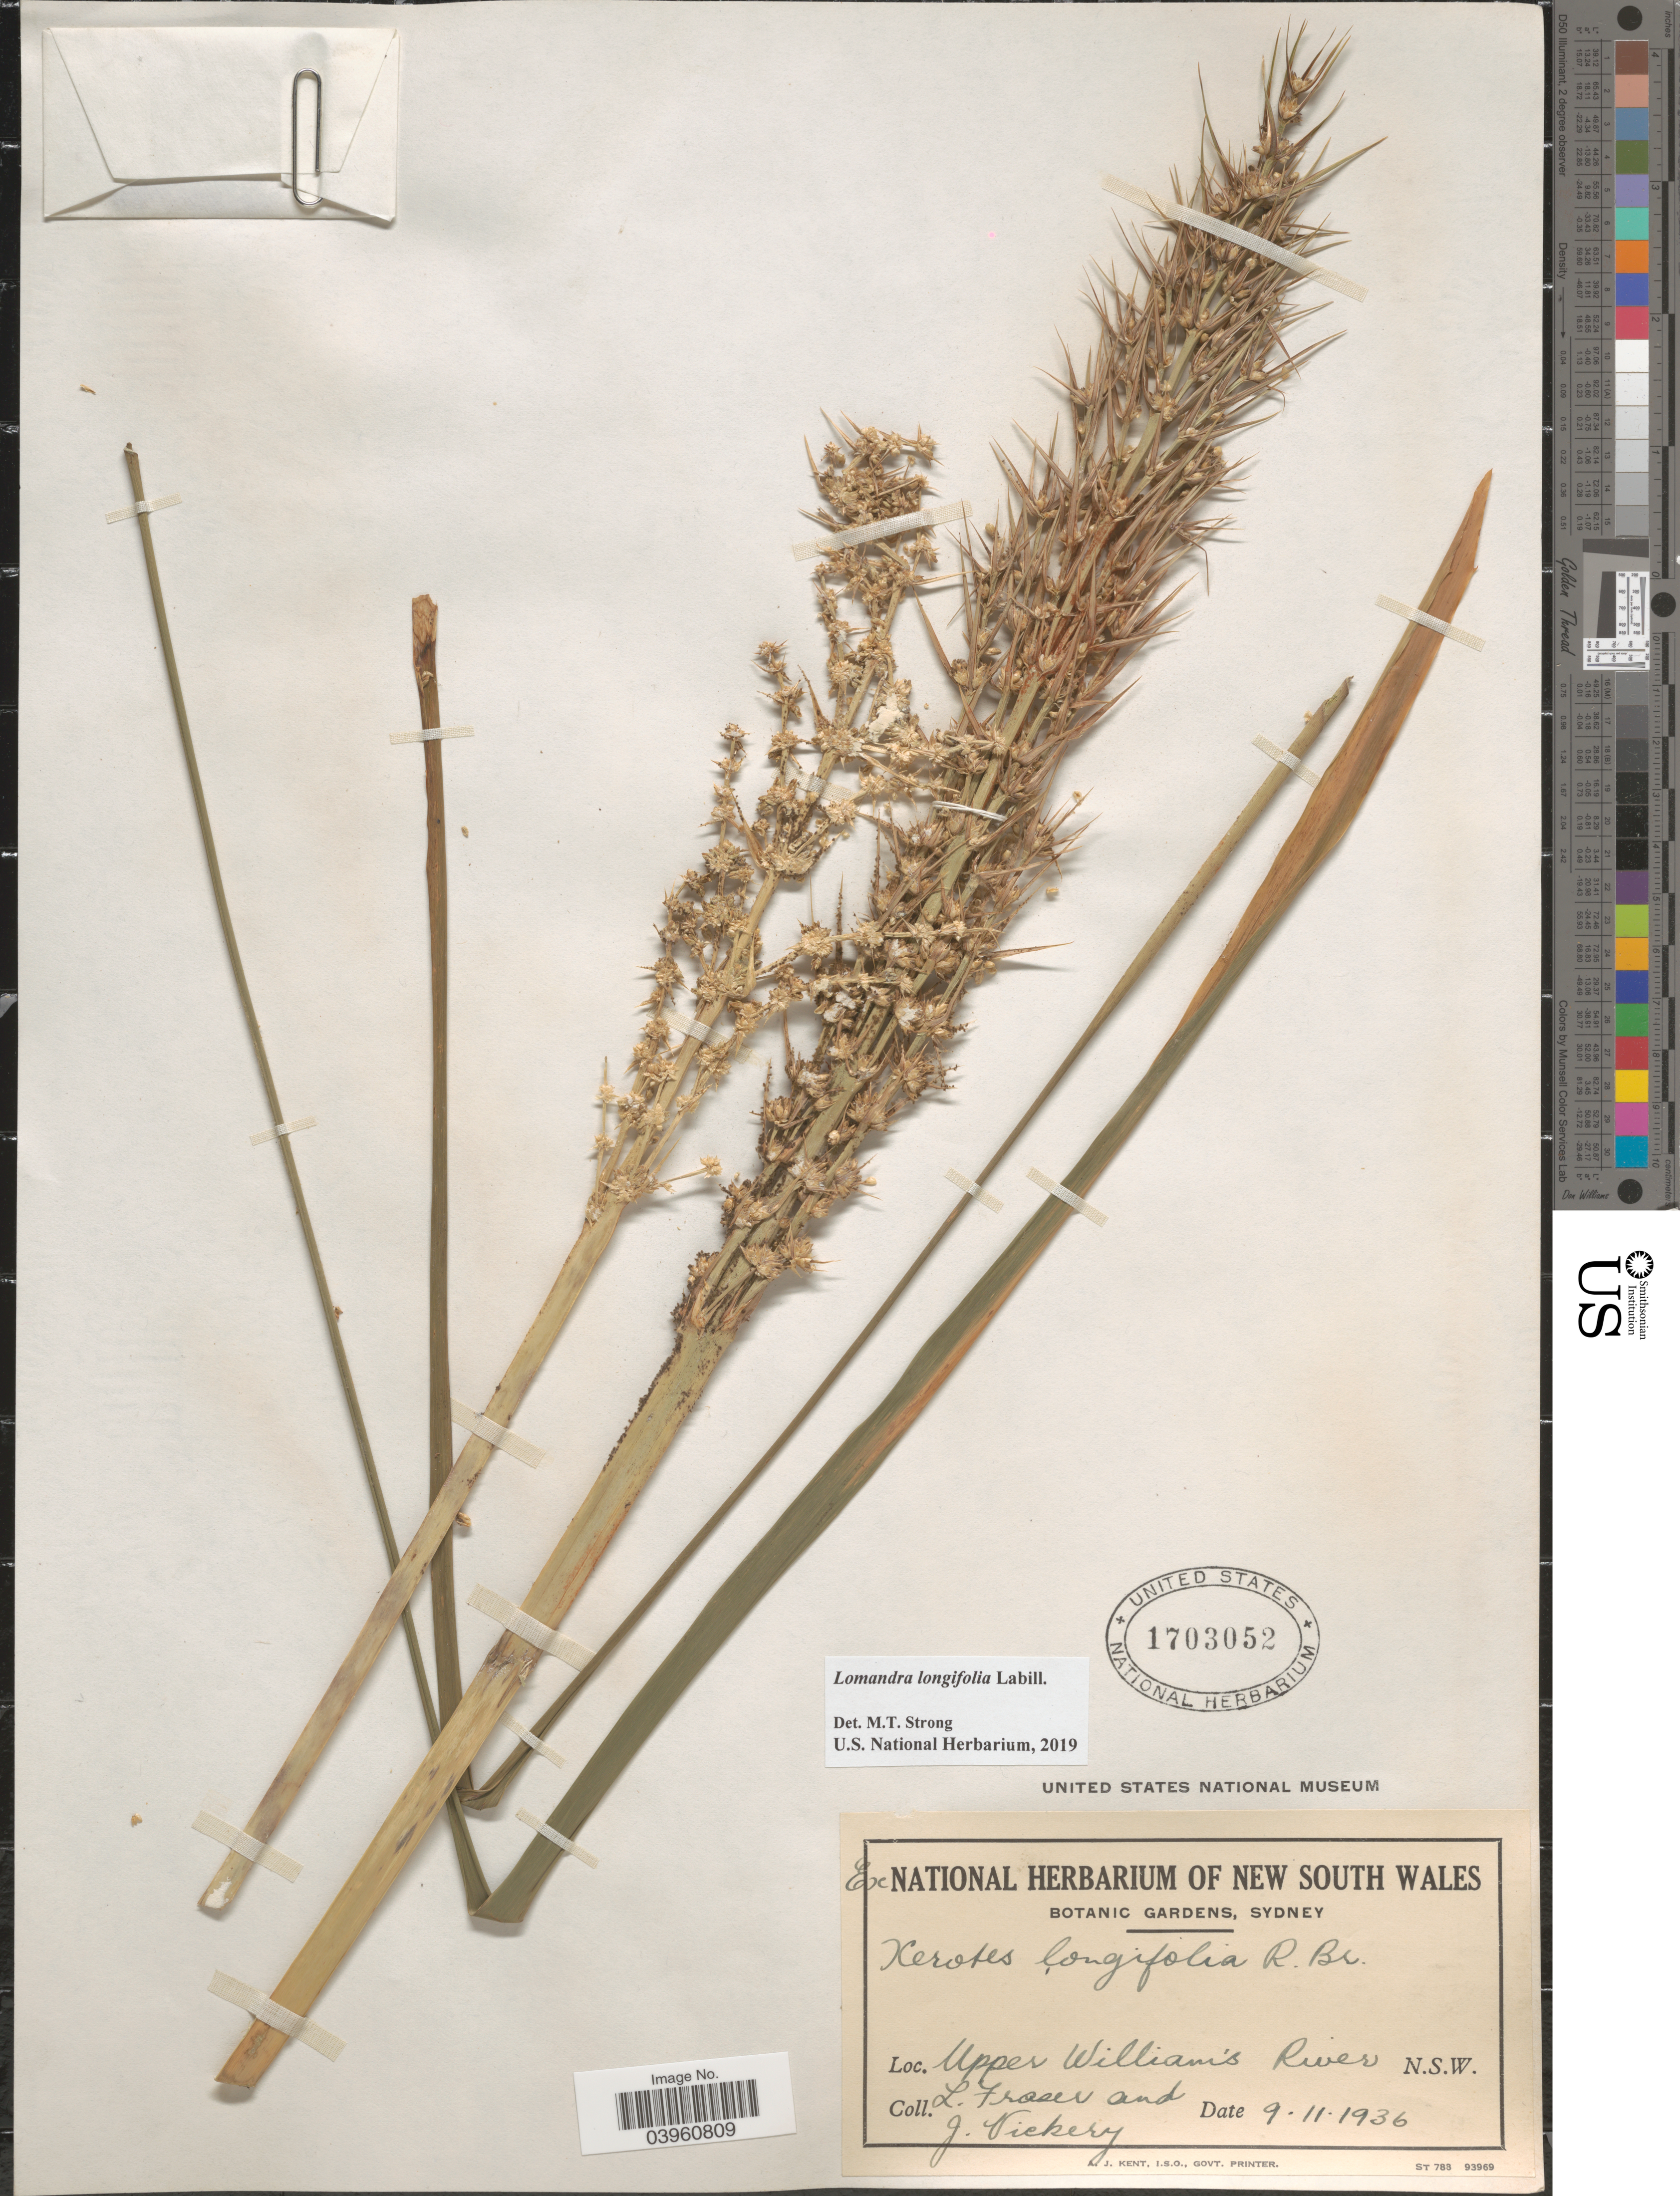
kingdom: Plantae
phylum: Tracheophyta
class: Liliopsida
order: Asparagales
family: Asparagaceae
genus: Lomandra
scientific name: Lomandra longifolia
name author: Labill.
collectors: L. Fraser & J. Vickery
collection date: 1936-11-09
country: Australia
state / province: New South Wales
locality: Upper William's River.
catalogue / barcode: US 1703052